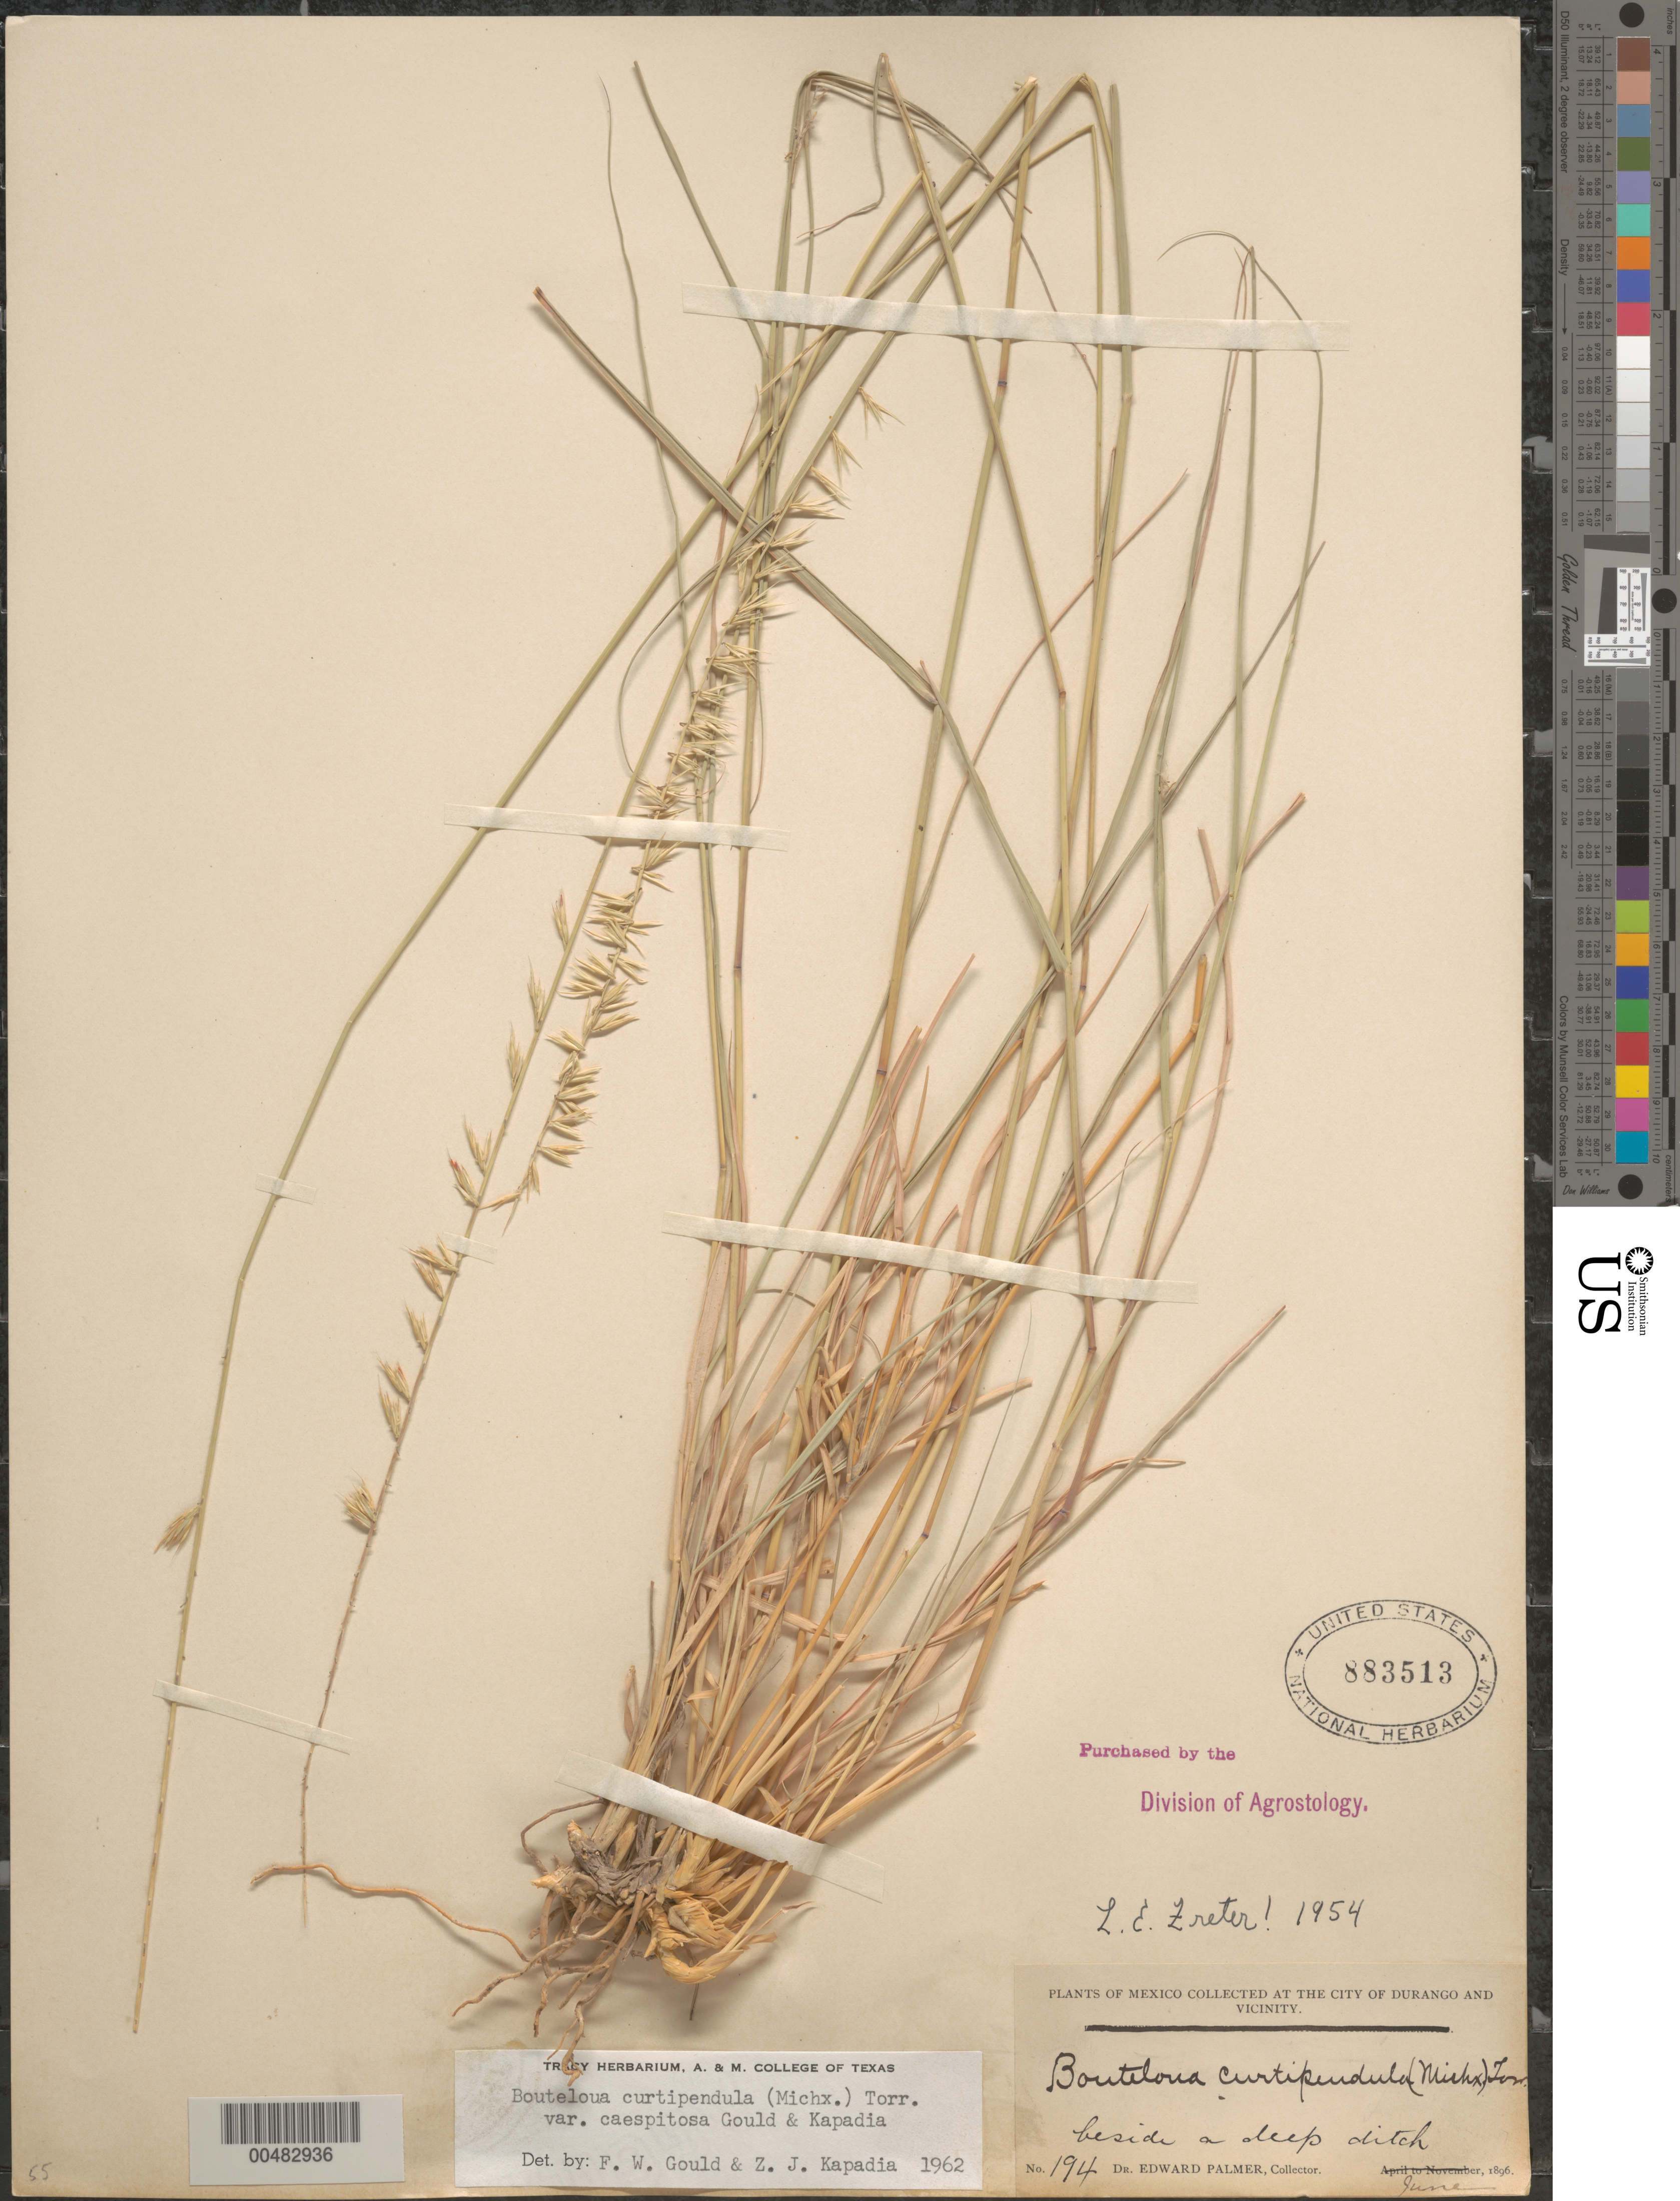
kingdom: Plantae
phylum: Tracheophyta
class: Liliopsida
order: Poales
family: Poaceae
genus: Bouteloua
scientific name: Bouteloua curtipendula var. caespitosa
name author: Gould & Kapadia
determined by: Gould, F. W.; Kapadia, Zarir J.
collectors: E. Palmer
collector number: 194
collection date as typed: Jun 1896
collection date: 1896-06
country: Mexico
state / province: Durango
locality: At the city of Durango and vicinity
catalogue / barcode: US 883513